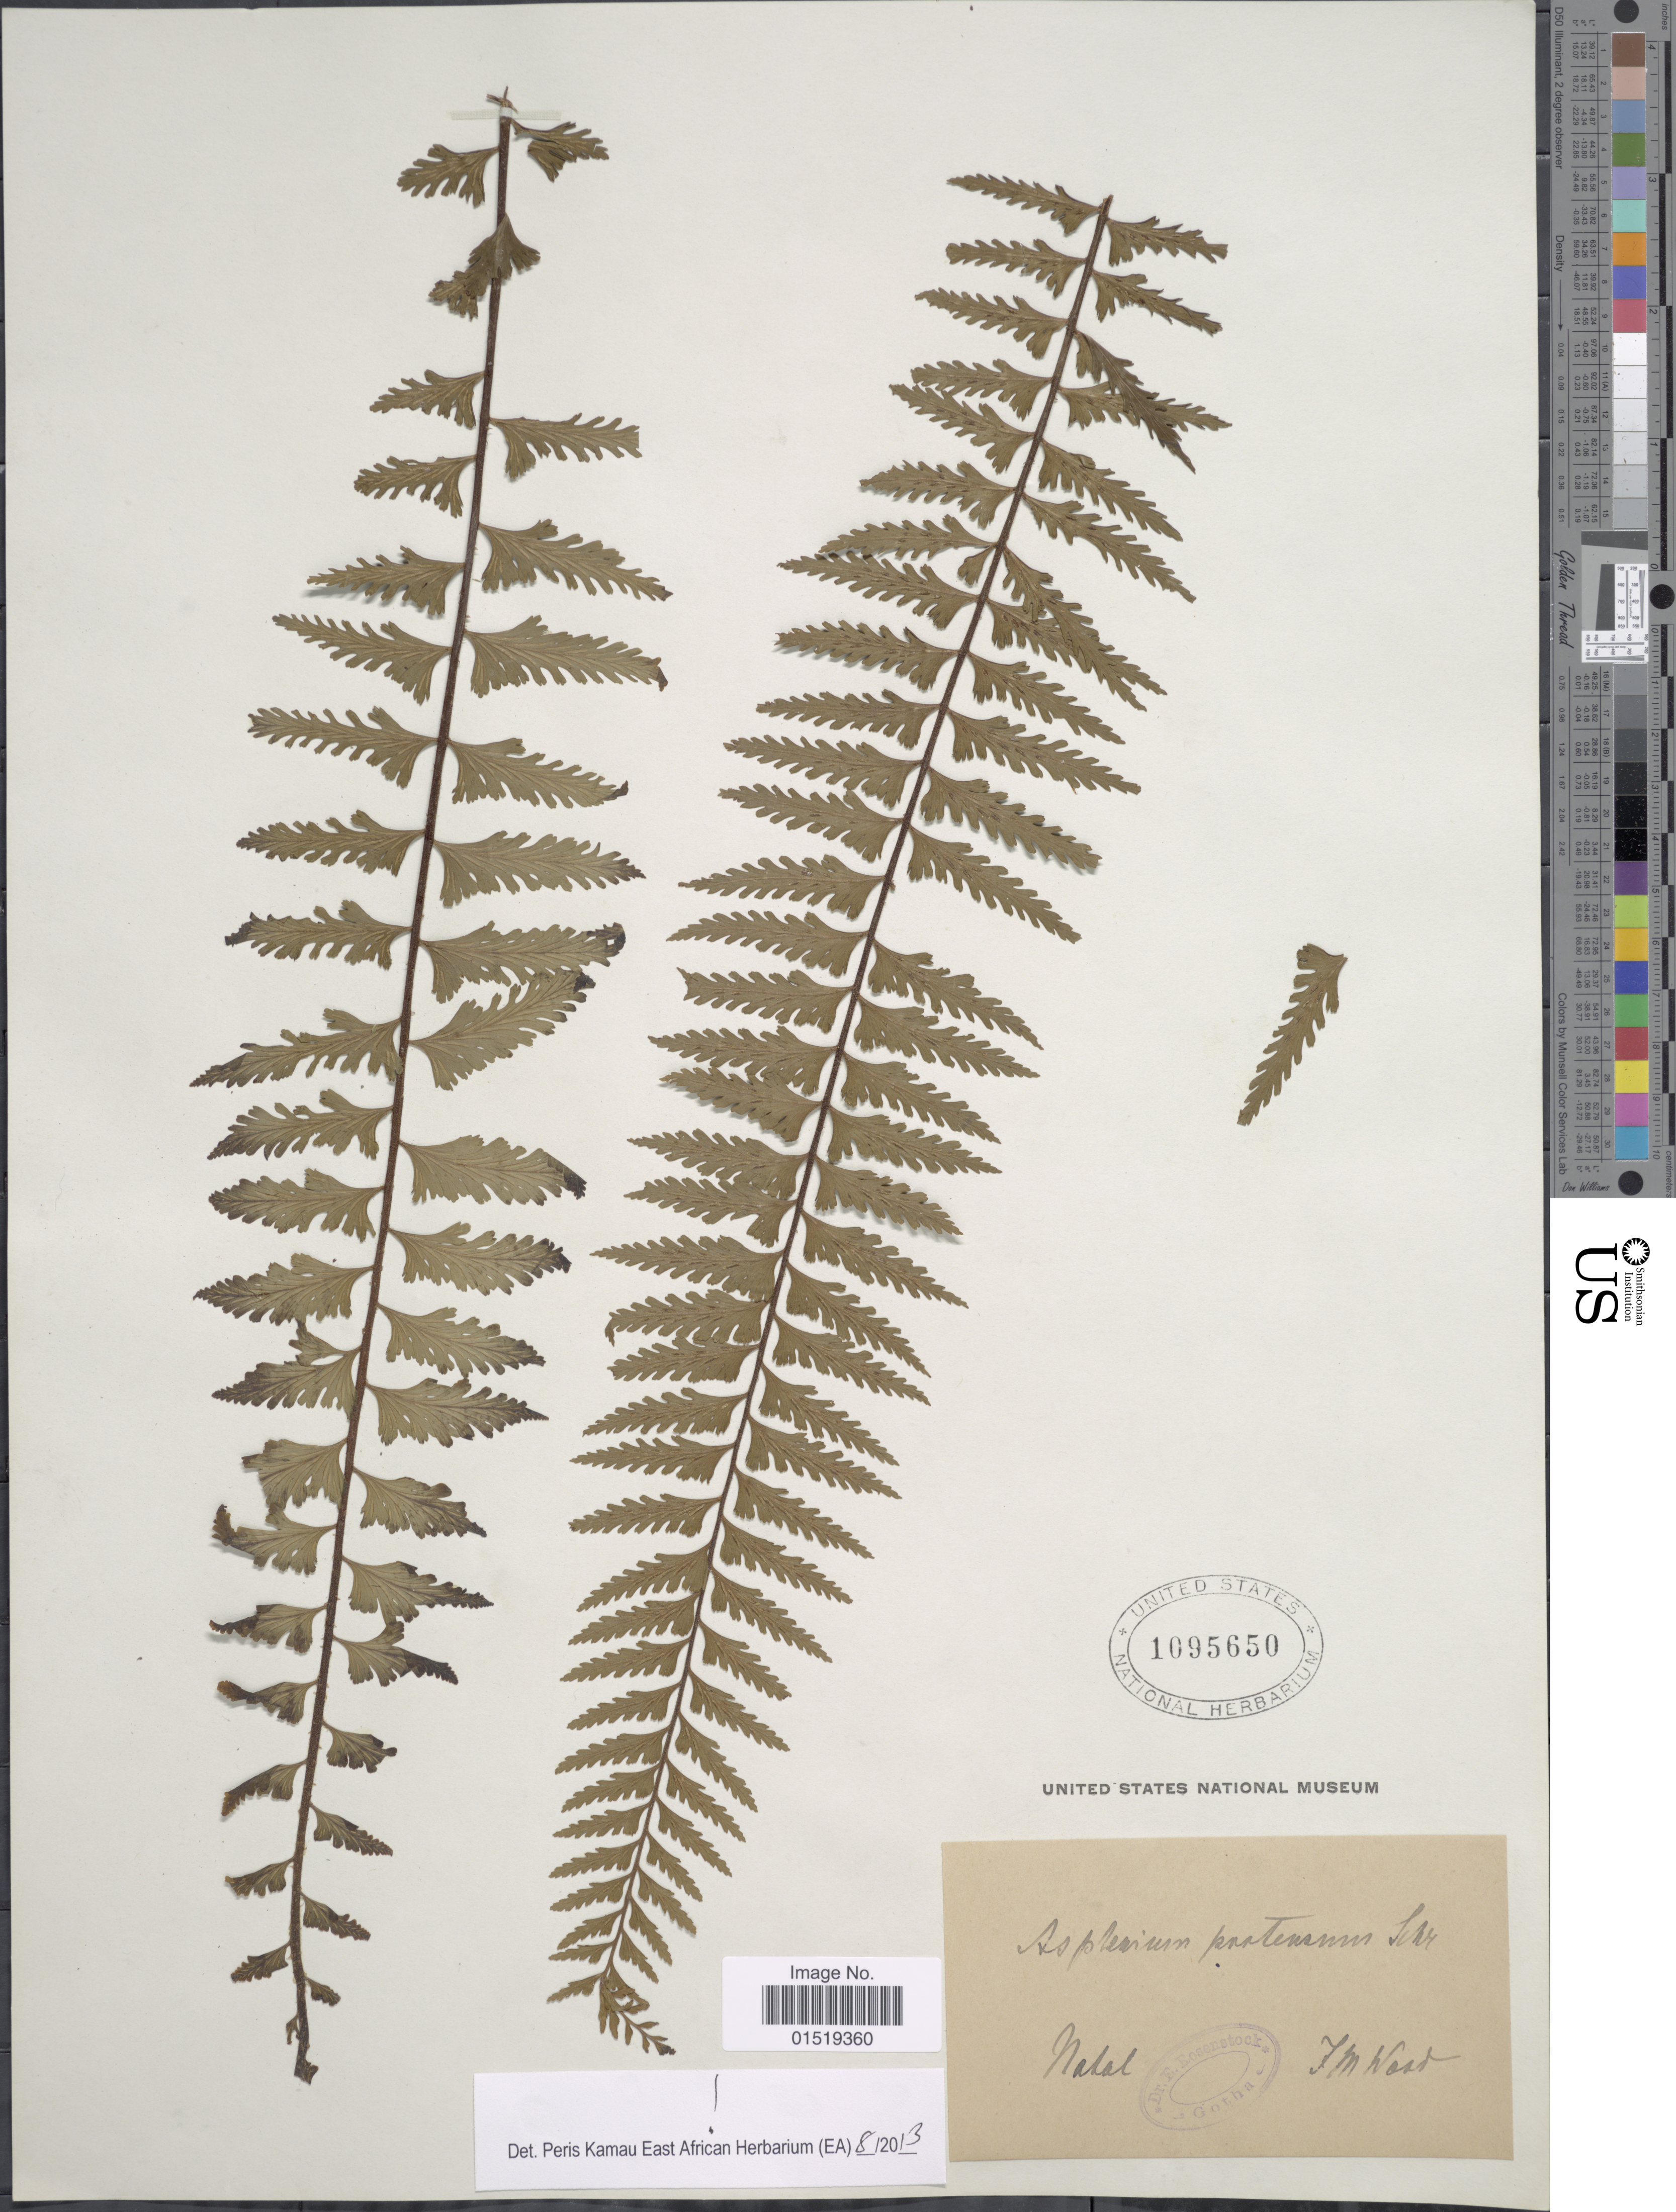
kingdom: Plantae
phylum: Tracheophyta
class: Polypodiopsida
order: Polypodiales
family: Aspleniaceae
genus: Asplenium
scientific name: Asplenium protensum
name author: Schrad.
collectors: J. M. Wood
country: South Africa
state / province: KwaZulu-Natal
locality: Natal.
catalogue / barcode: US 1095650